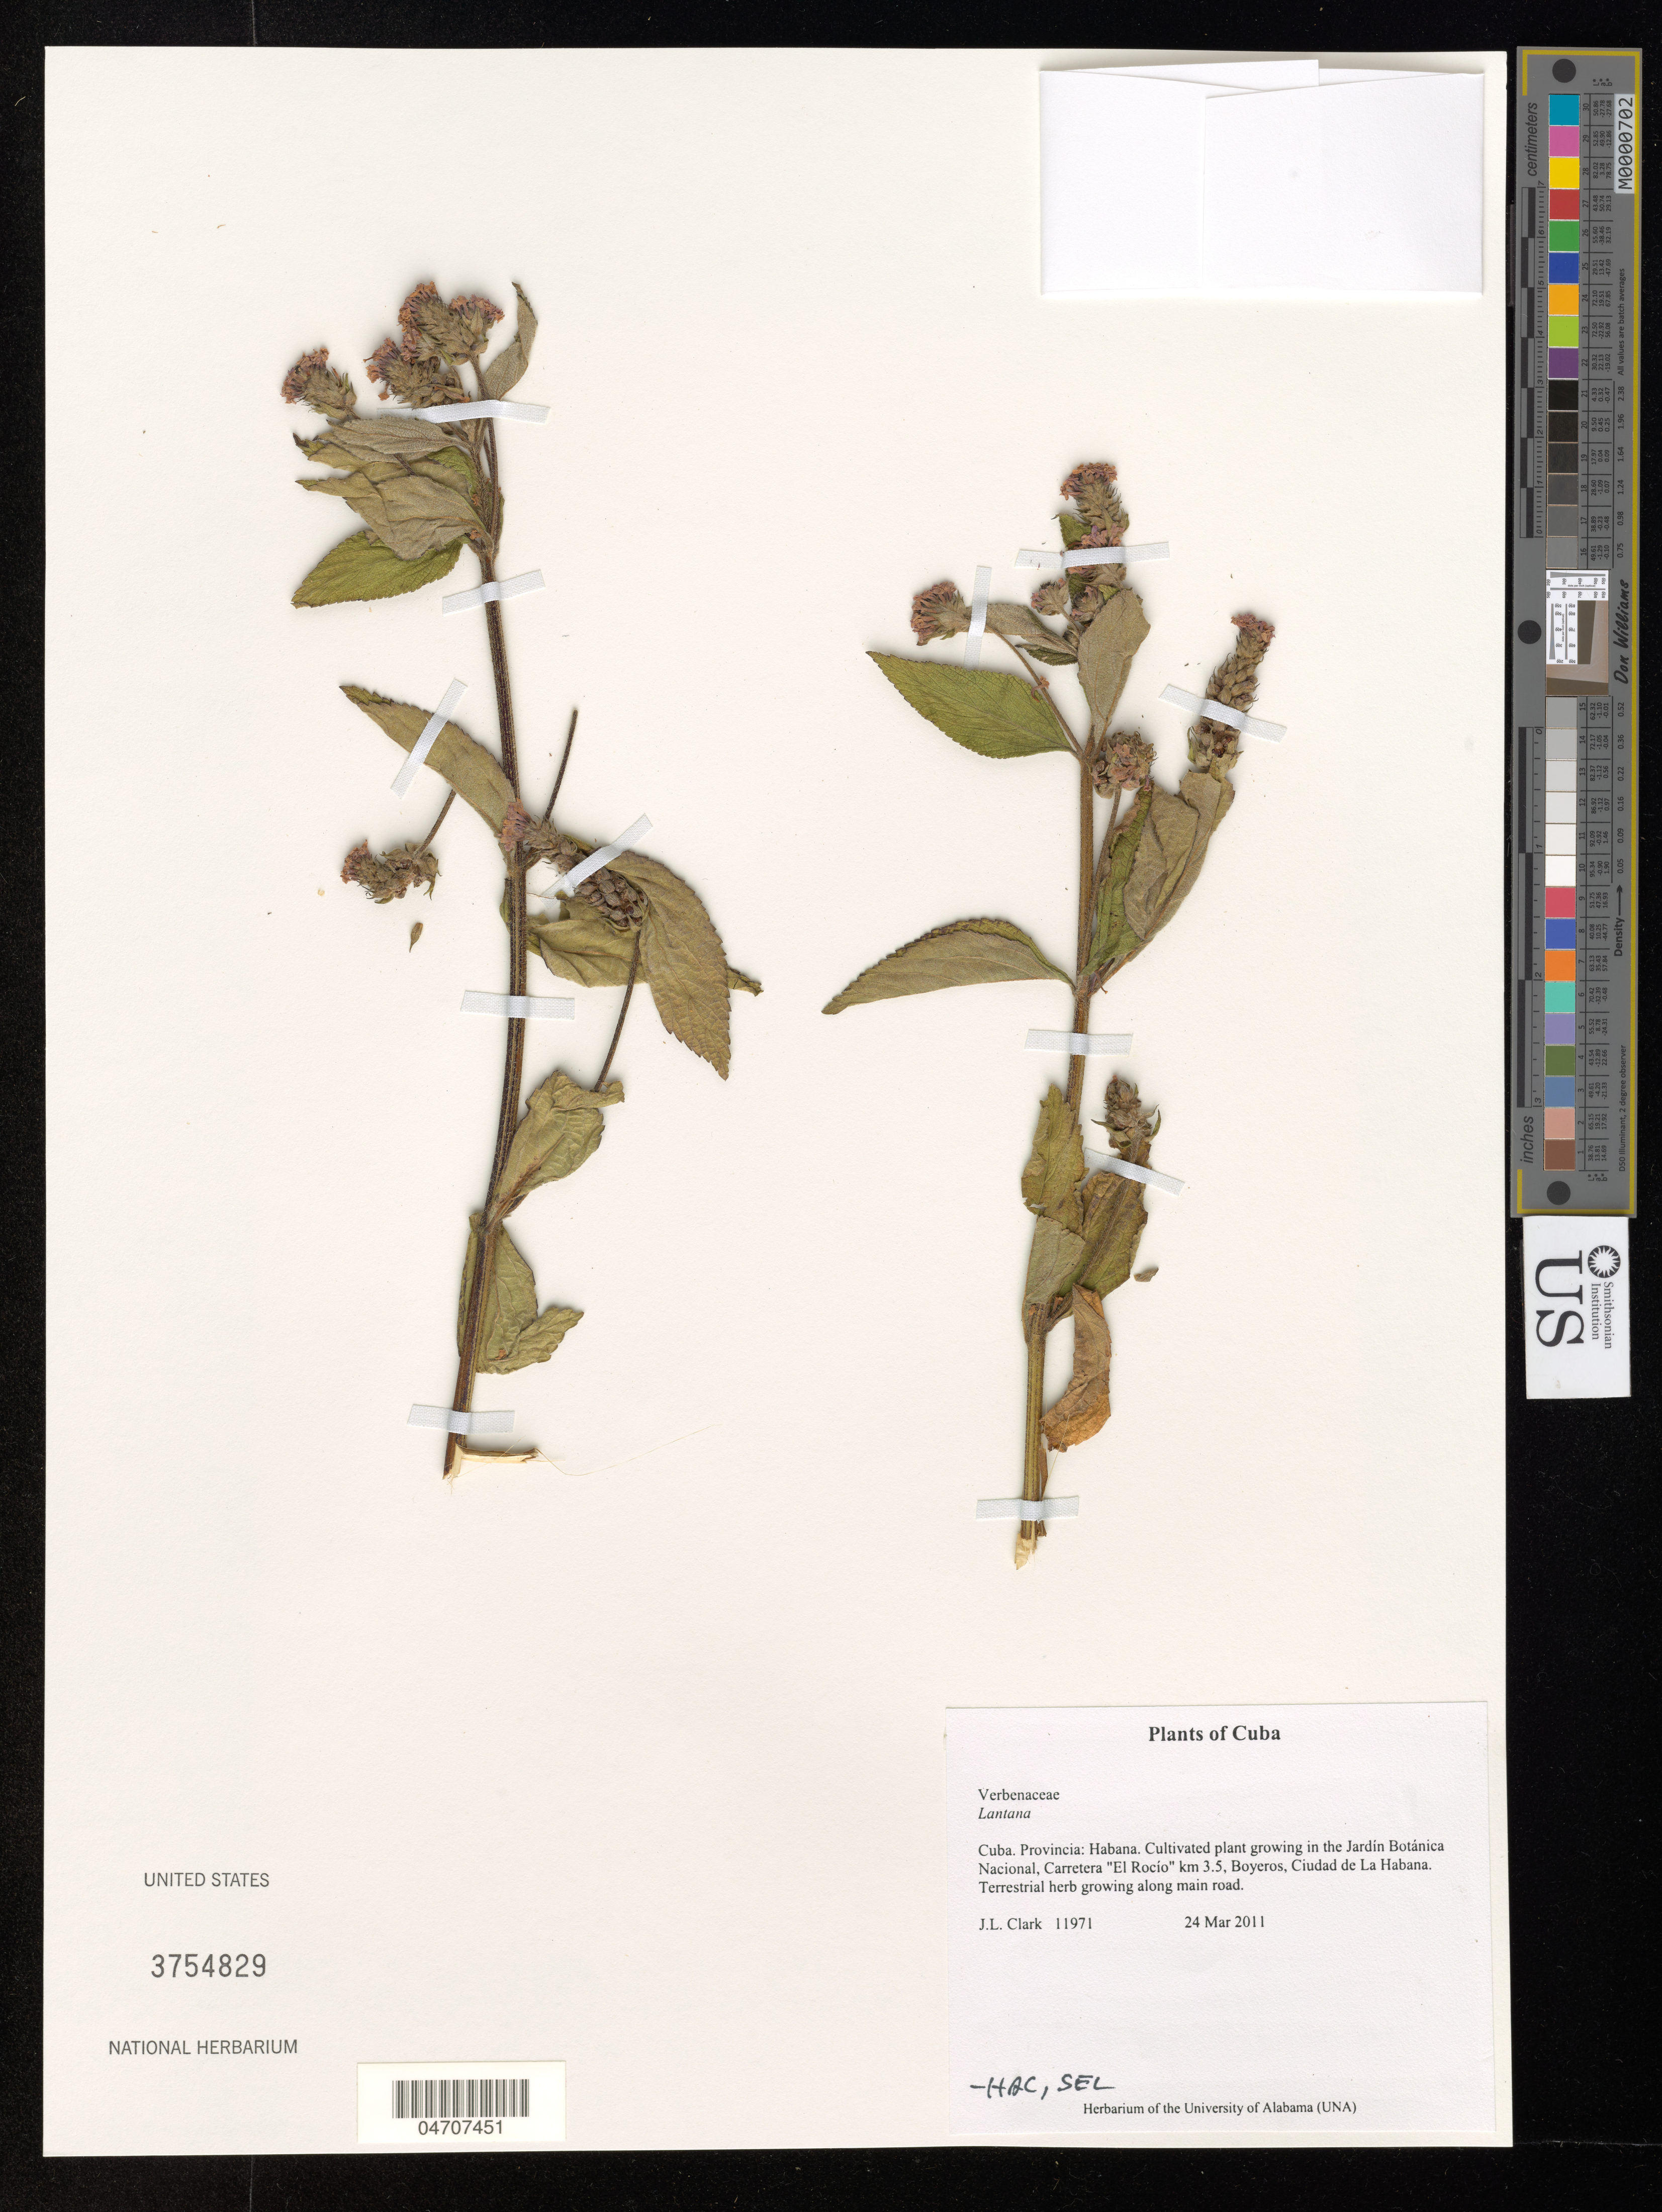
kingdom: Plantae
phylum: Tracheophyta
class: Magnoliopsida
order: Lamiales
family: Verbenaceae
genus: Lantana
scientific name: Lantana sp.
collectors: J. L. Clark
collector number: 11971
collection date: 2011-03-24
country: Cuba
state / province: La Habana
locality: Growing in the Jardín Botánica Nacional, Carretera "El Rocio" km 3.5, Boyeros, Ciudad de La Habana.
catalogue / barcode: US 3754829